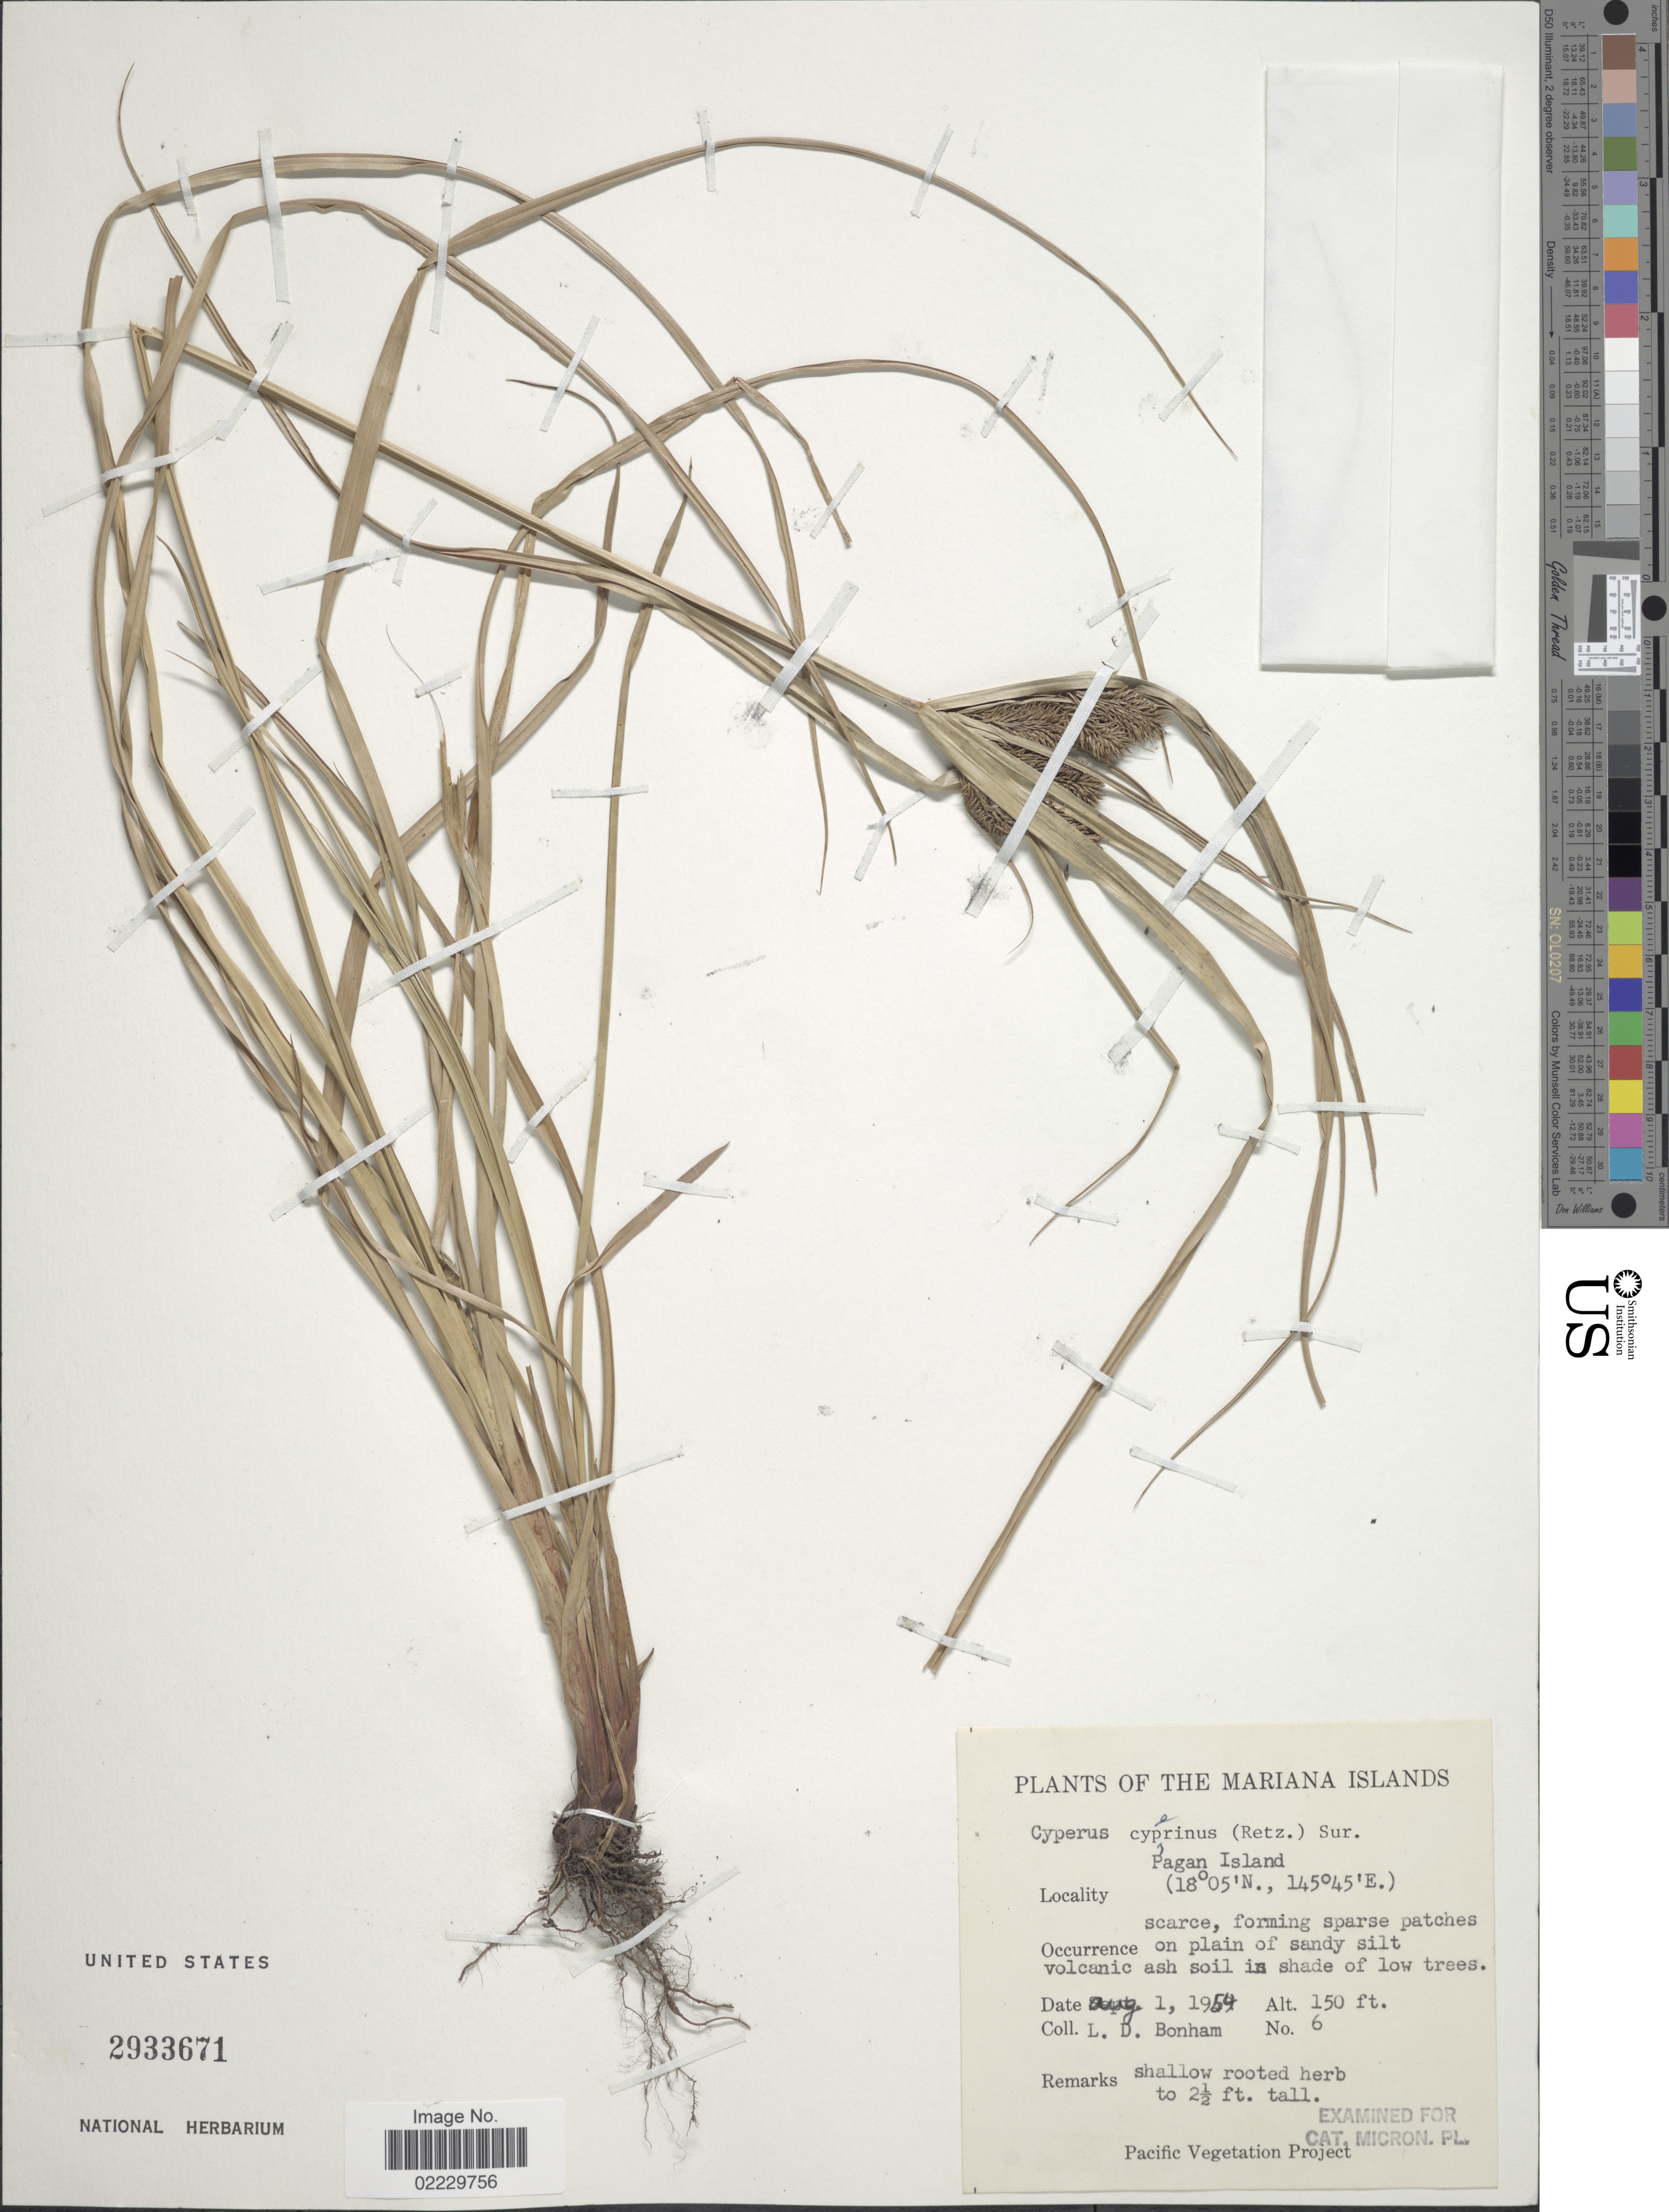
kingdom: Plantae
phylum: Tracheophyta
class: Liliopsida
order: Poales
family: Cyperaceae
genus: Cyperus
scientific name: Cyperus cyperinus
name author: (Retz.) Valck. Sur.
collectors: L. D. Bonham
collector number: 6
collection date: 1954-08-01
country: Northern Mariana Islands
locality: Mariana Islands, Pagan Island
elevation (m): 46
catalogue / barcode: US 2933671